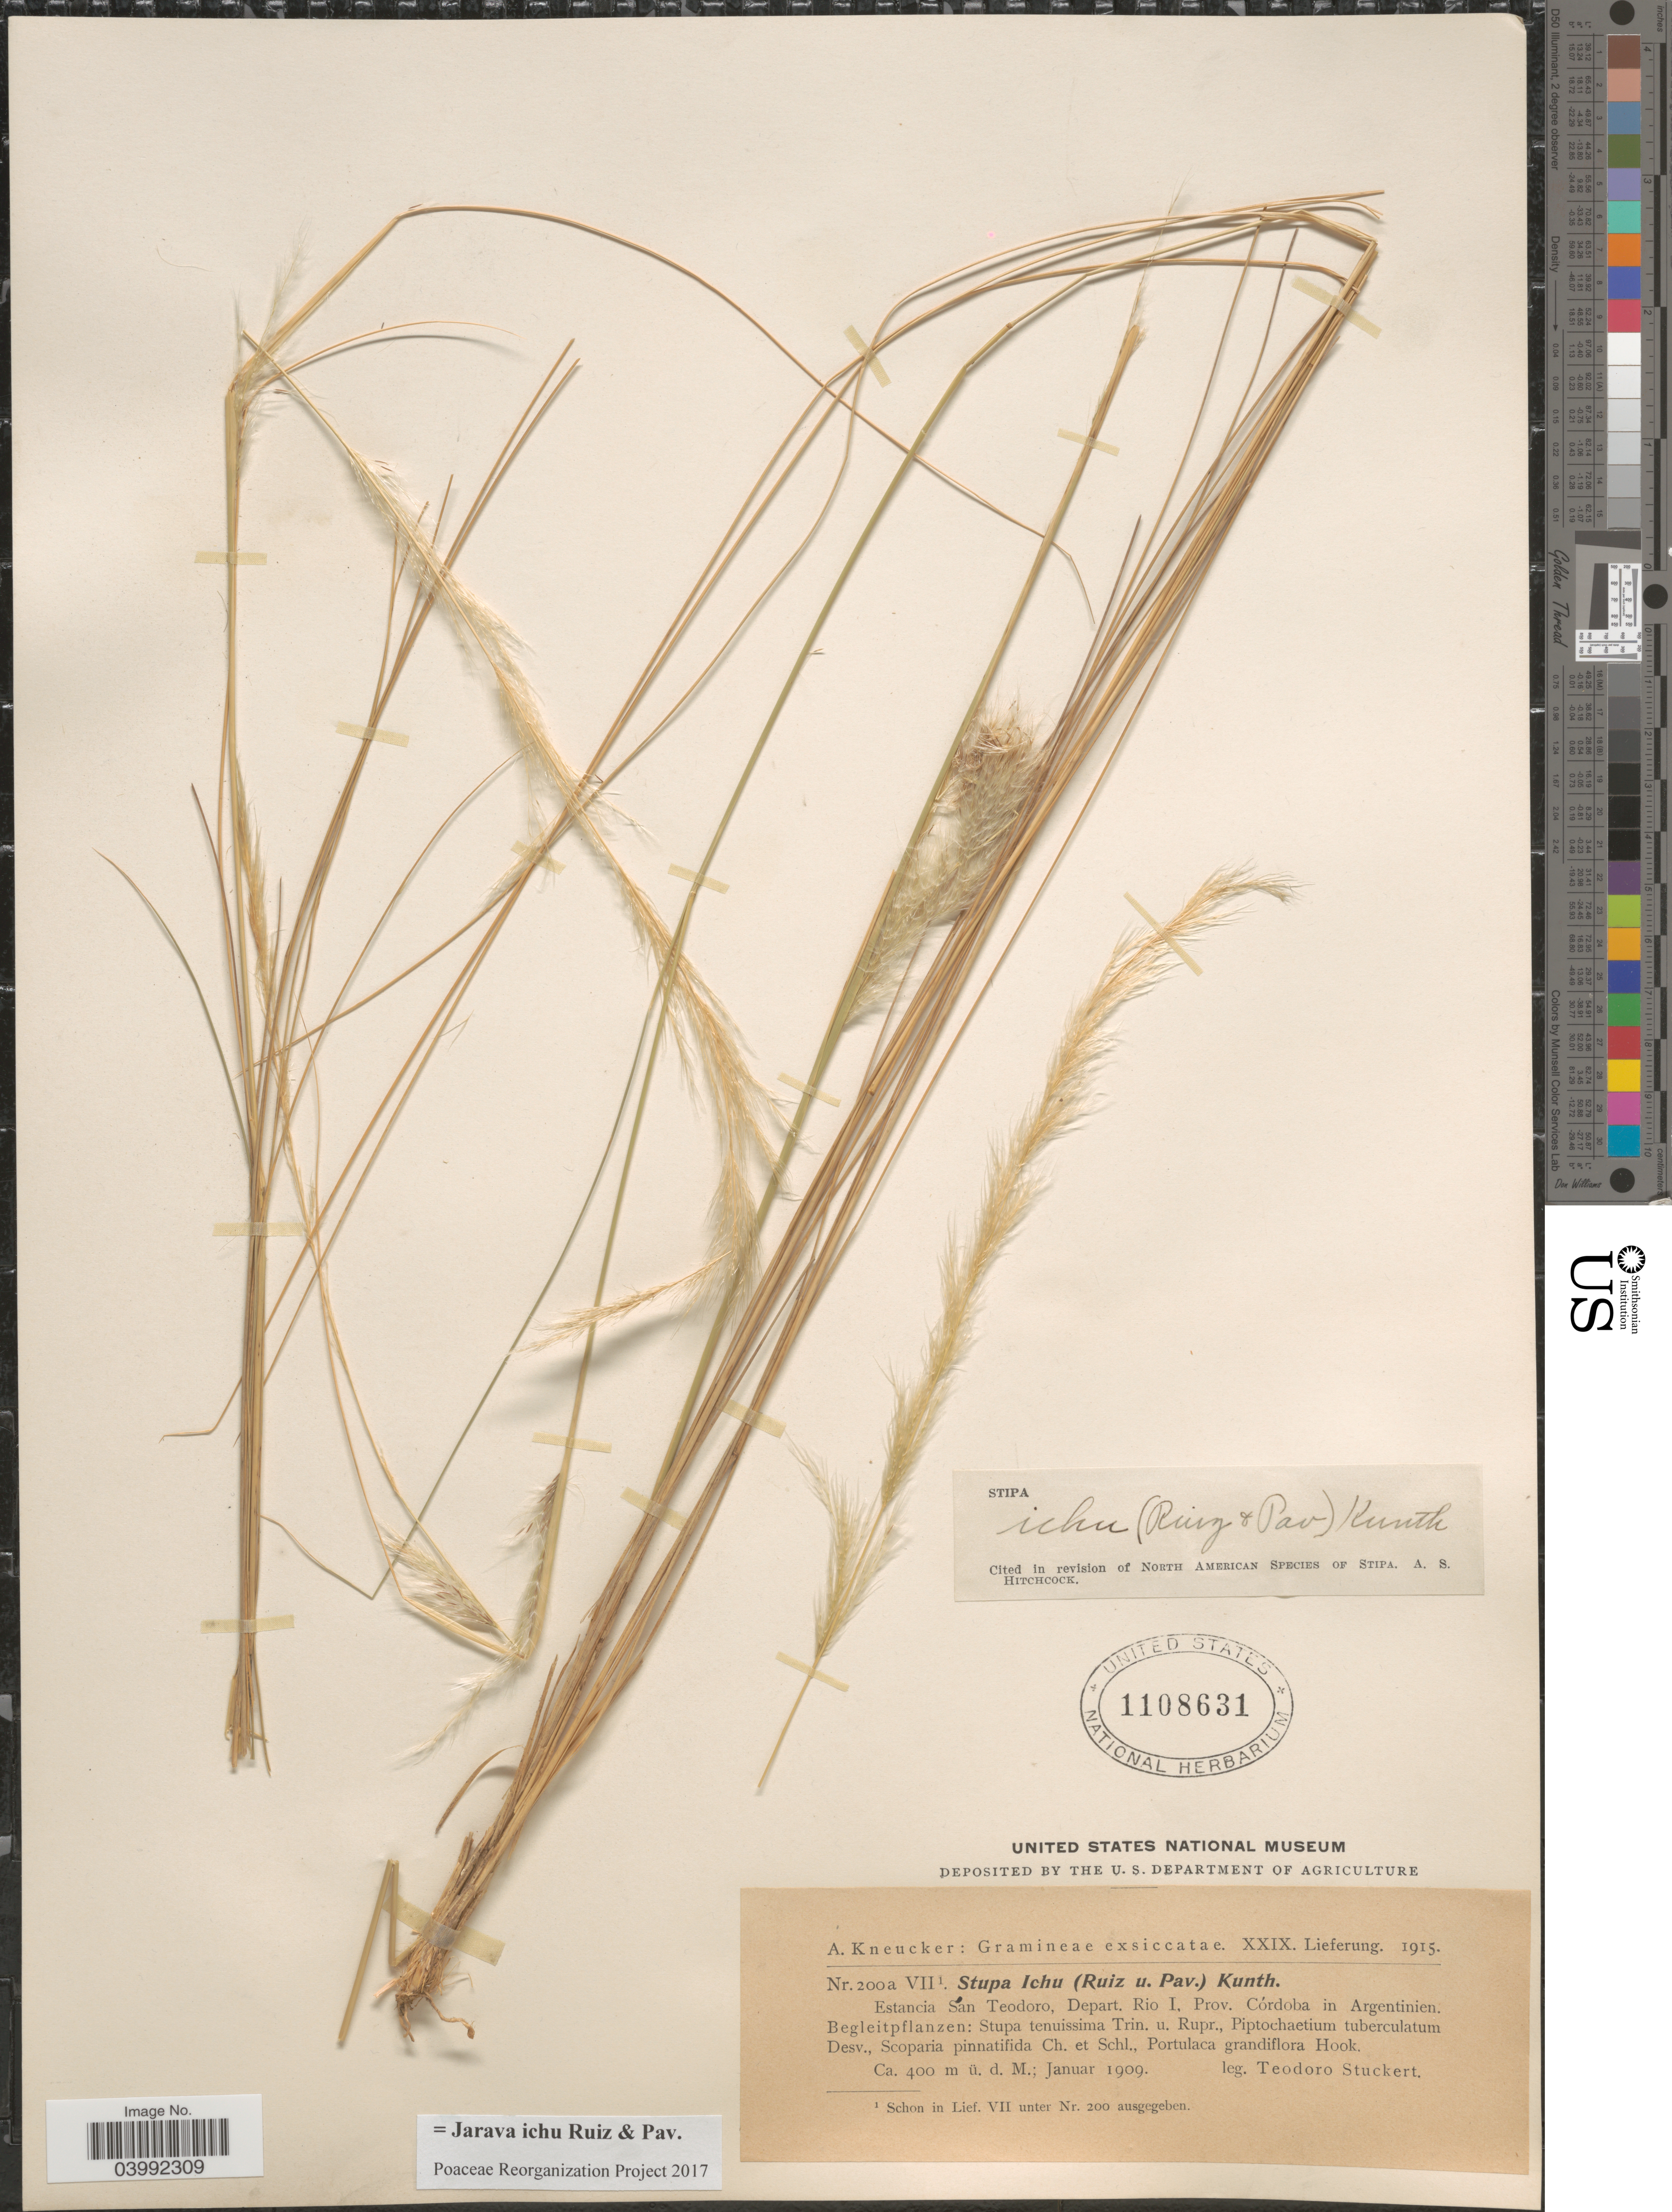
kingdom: Plantae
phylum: Tracheophyta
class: Liliopsida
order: Poales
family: Poaceae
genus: Jarava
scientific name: Jarava ichu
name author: Ruiz & Pav.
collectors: T. Stuckert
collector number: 200a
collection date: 1909-01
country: Argentina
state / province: Cordoba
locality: Estancia San Teodoro, Depart. Rio I.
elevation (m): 400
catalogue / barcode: US 1108631